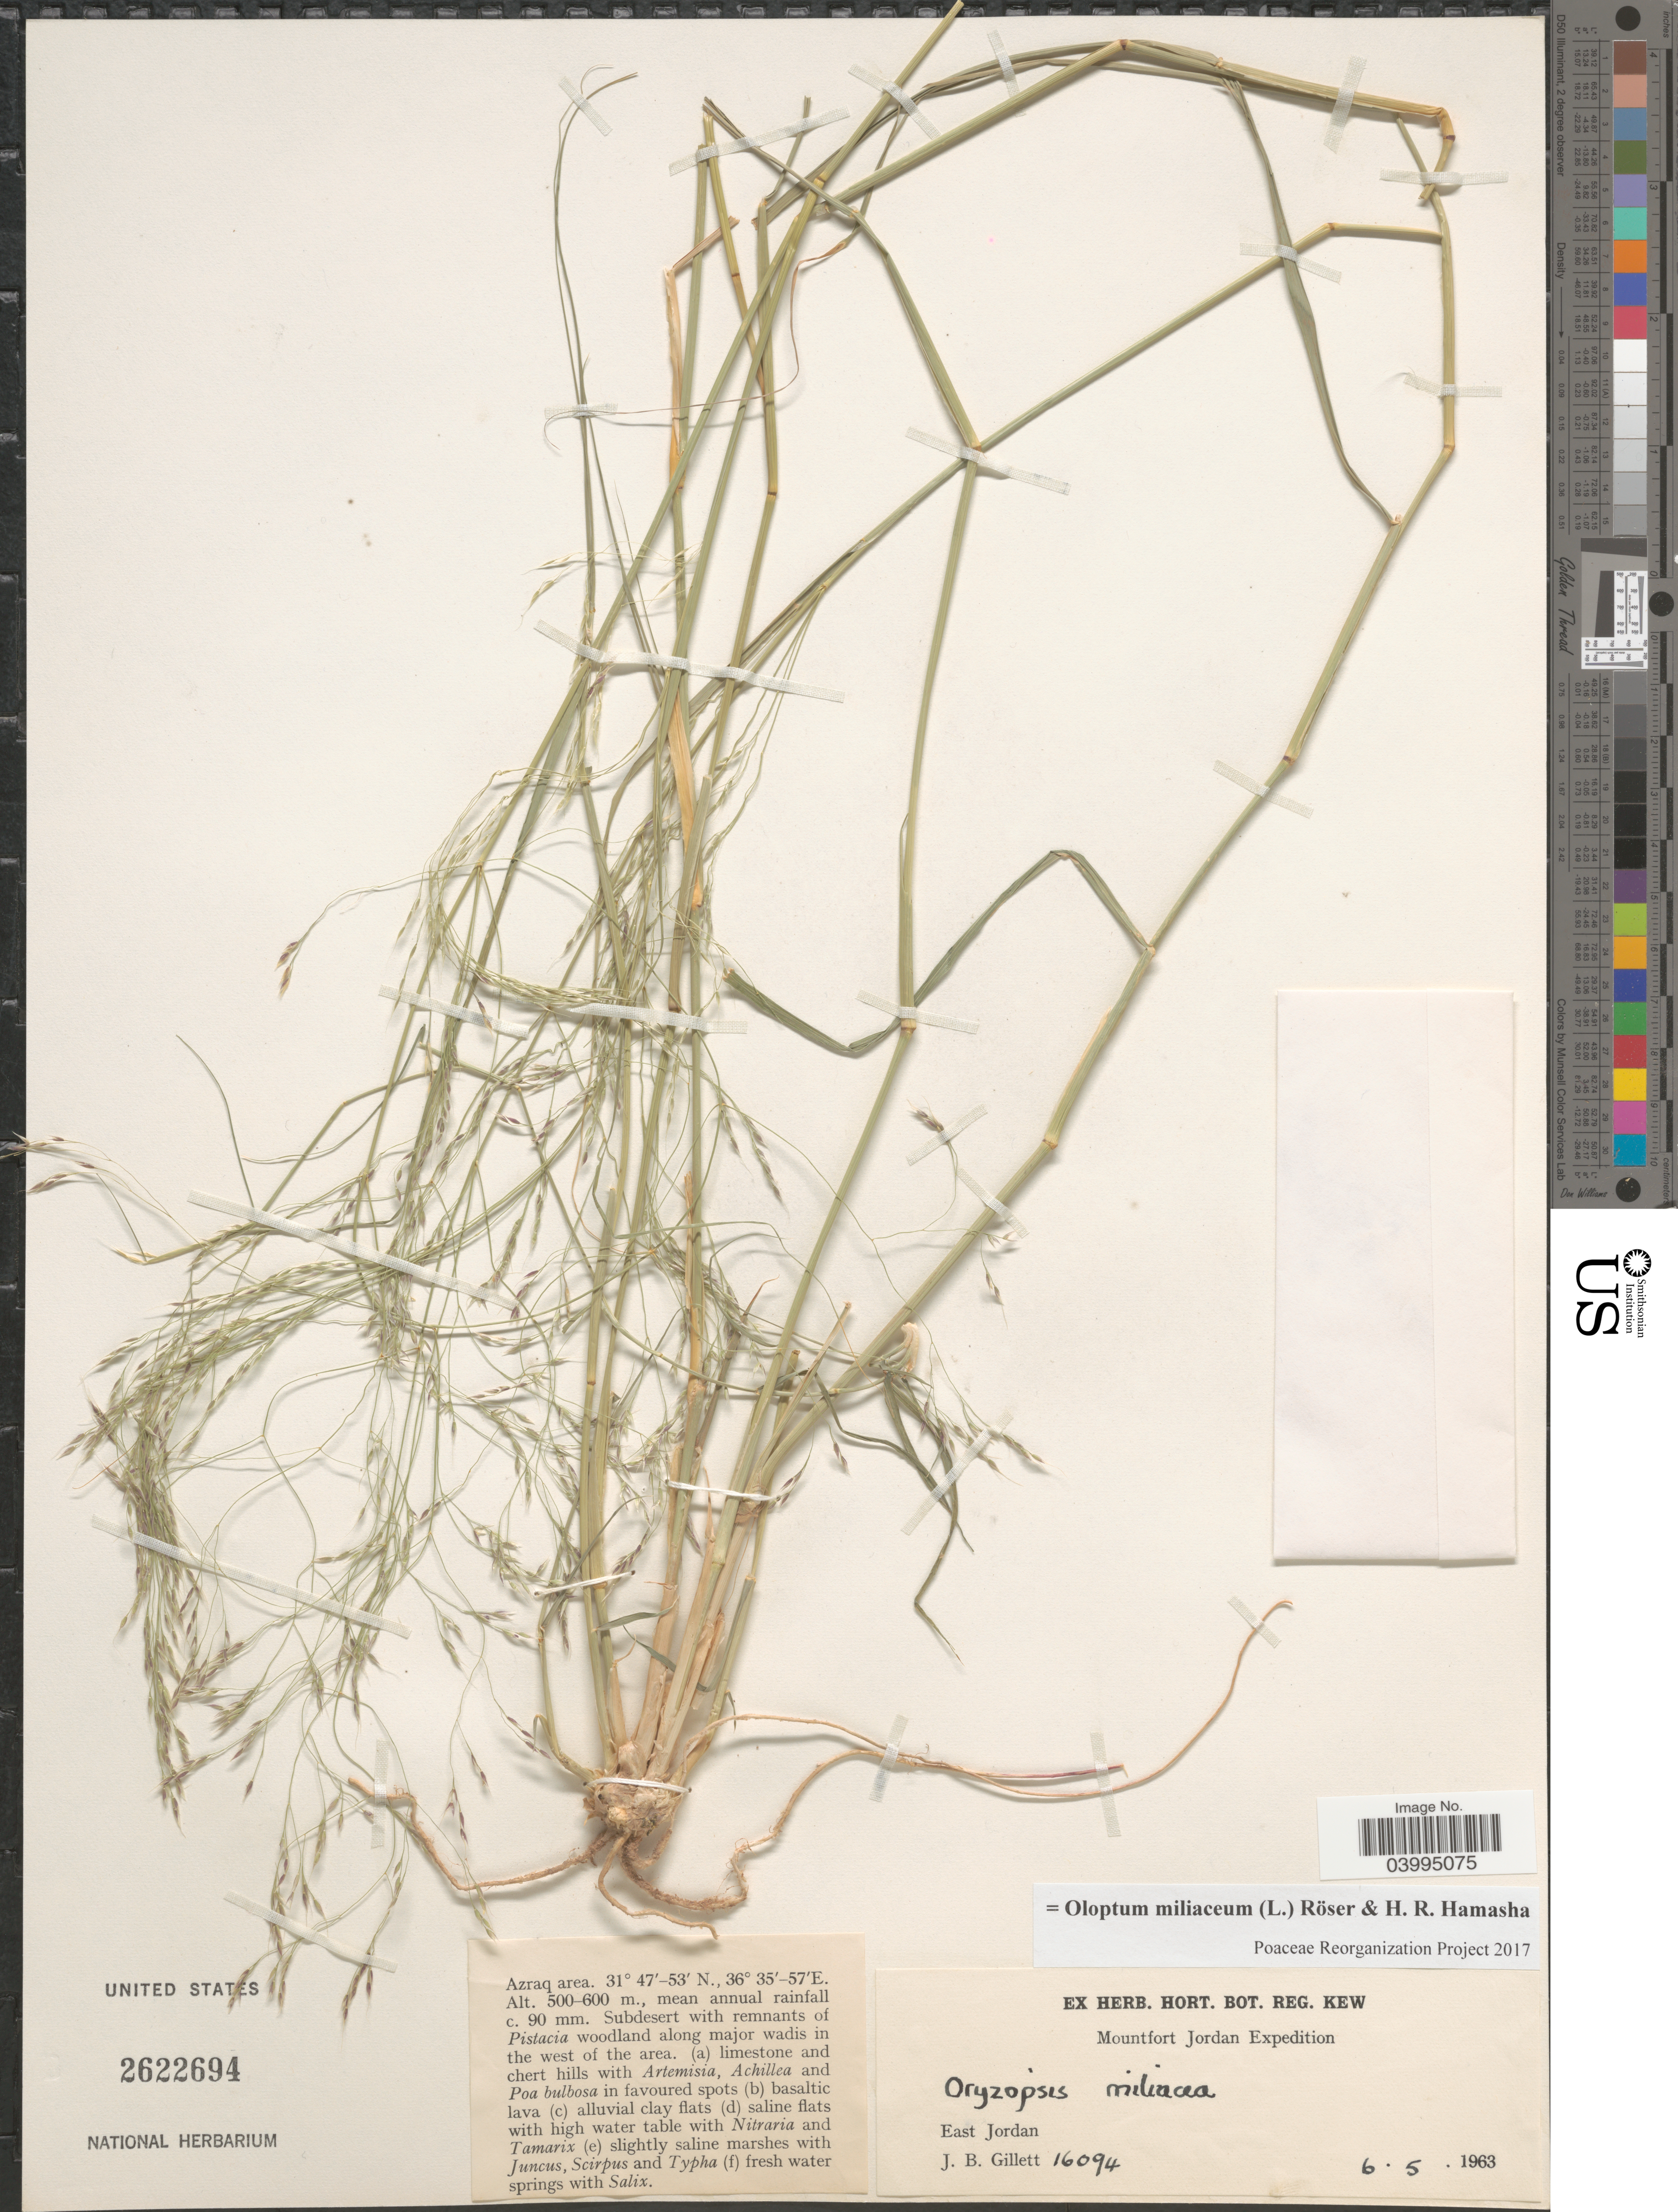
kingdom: Plantae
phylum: Tracheophyta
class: Liliopsida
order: Poales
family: Poaceae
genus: Oloptum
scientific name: Oloptum miliaceum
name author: Röser & H. R. Hamasha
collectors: J. B. Gillett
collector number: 16094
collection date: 1963-05-06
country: Jordan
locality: Mountfort Jordan. East Jordan. Azraq area.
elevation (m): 500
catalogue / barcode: US 2622694